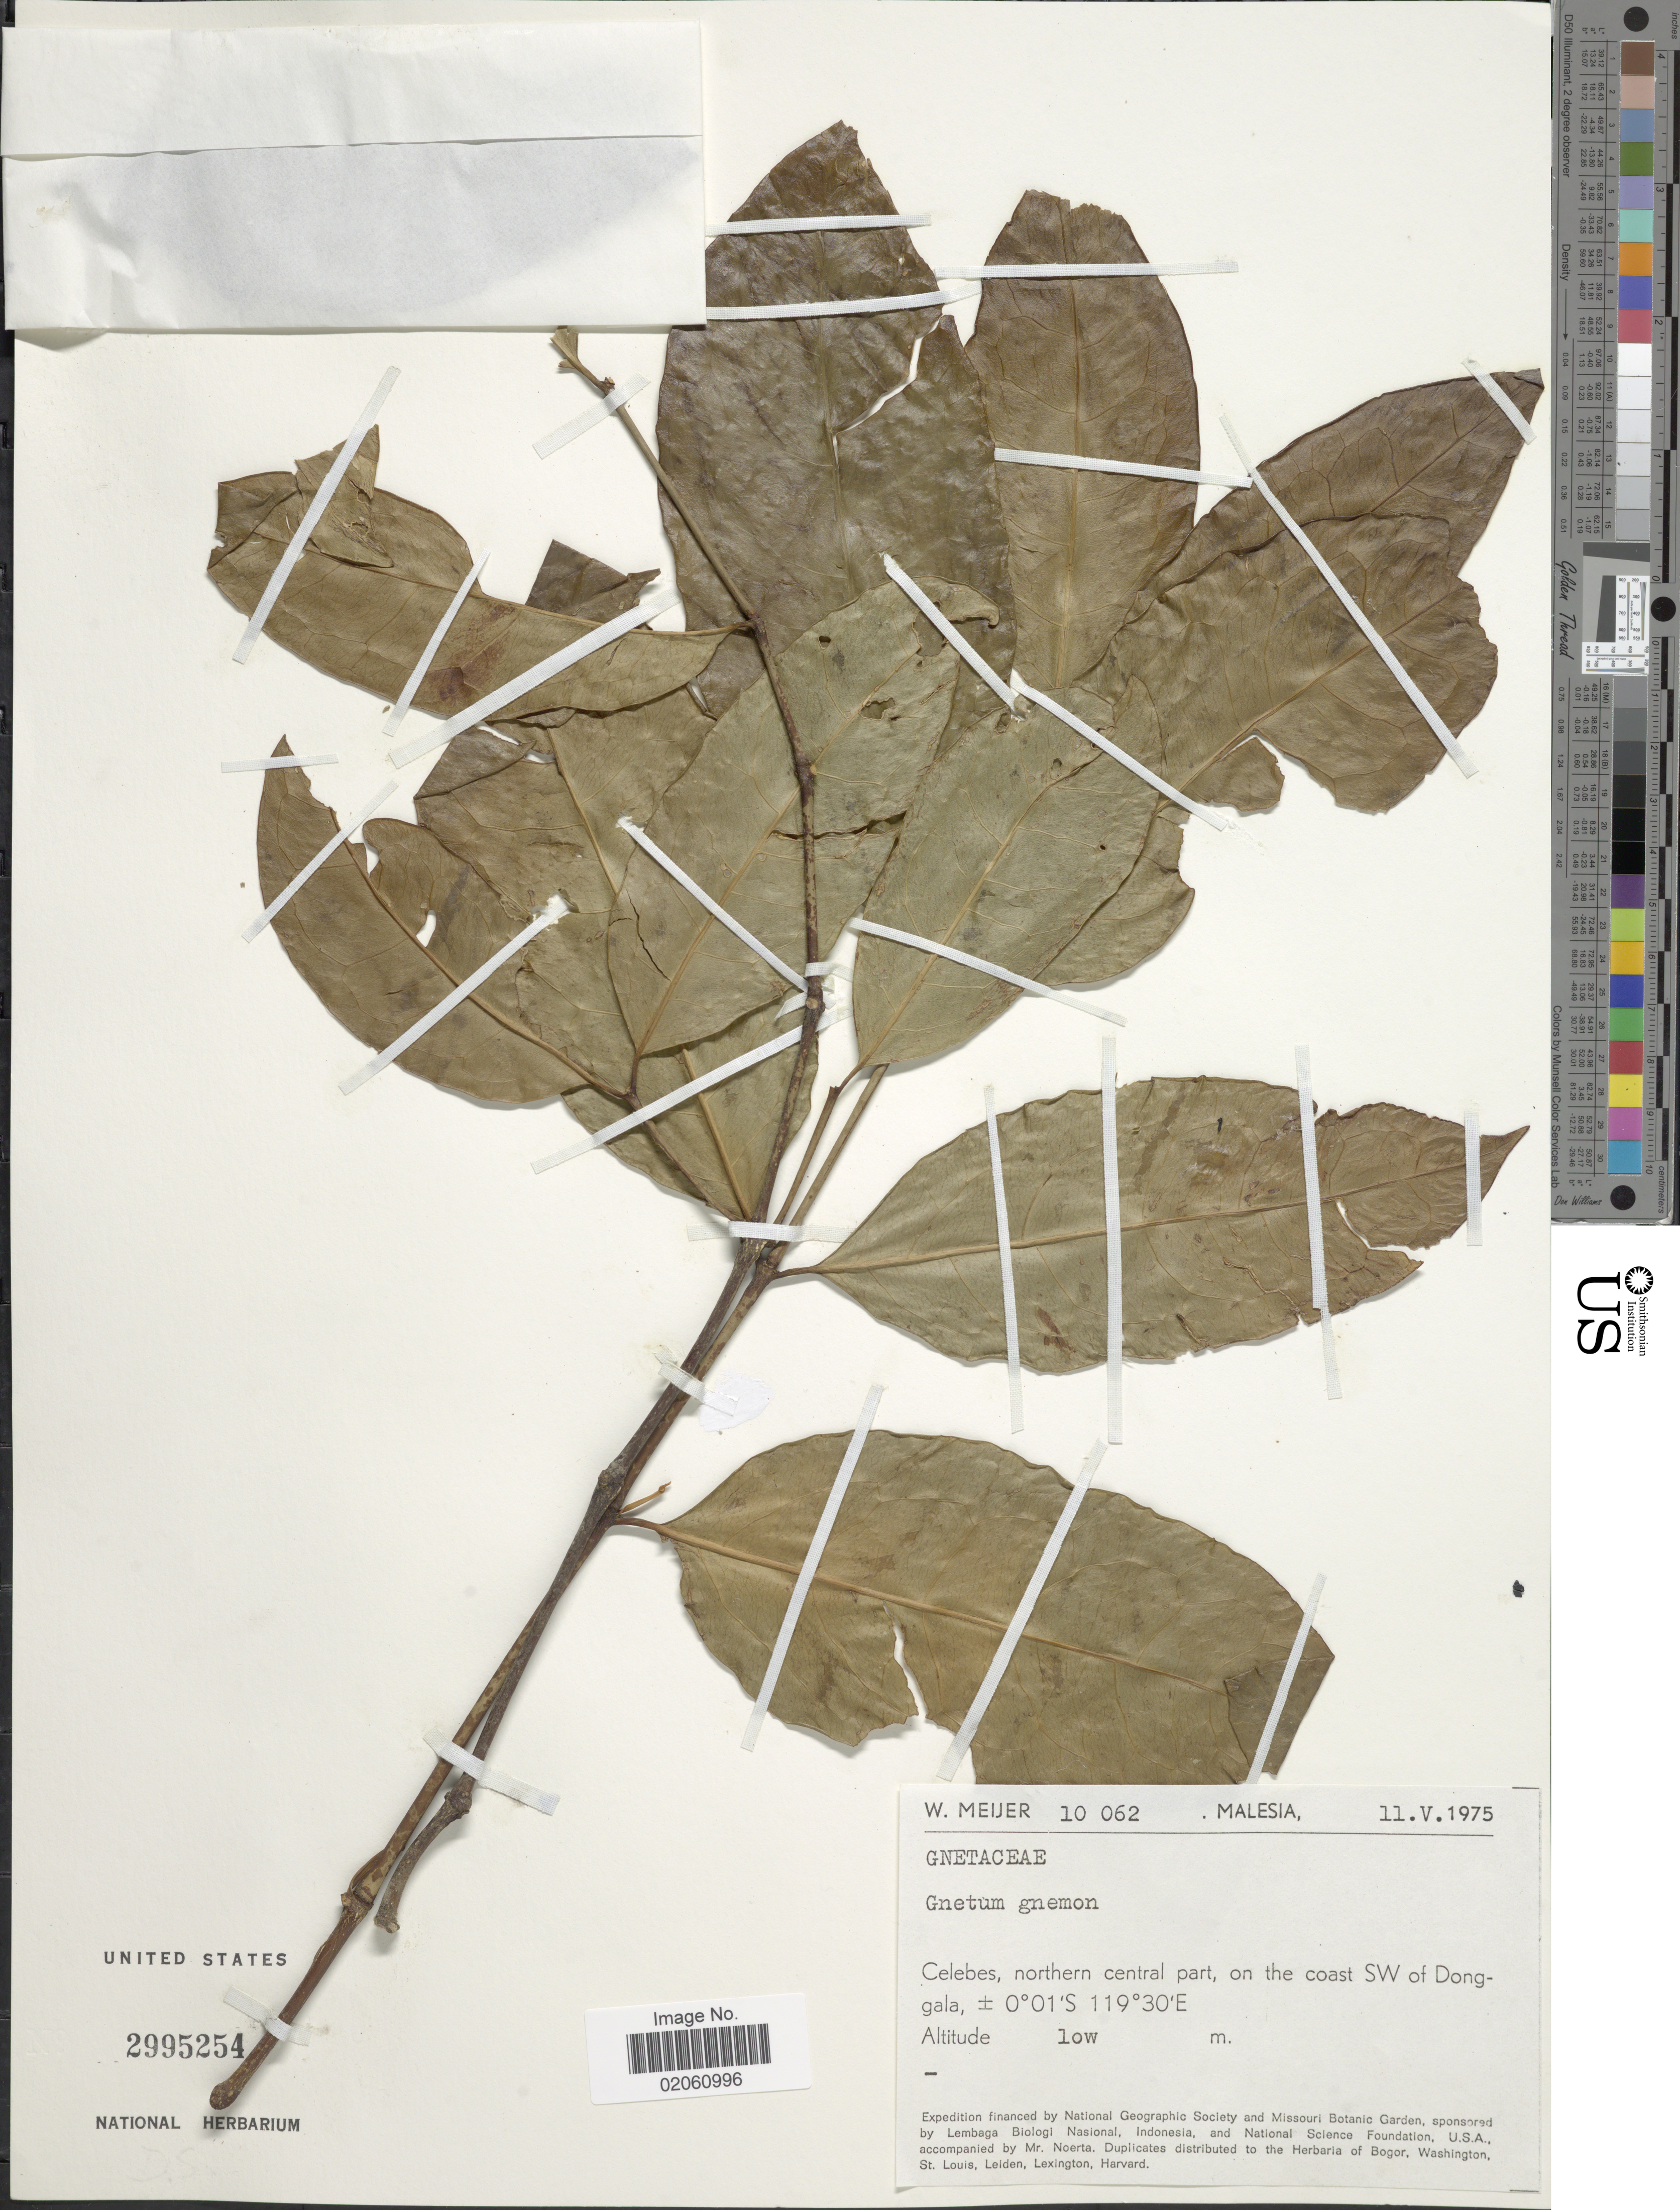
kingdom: Plantae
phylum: Tracheophyta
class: Gnetopsida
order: Gnetales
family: Gnetaceae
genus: Gnetum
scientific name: Gnetum gnemon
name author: L.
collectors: W. Meijer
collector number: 10062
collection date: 1975-05-11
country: Malaysia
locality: Celebes, northern central part, on the coast SW of Dongala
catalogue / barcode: US 2995254